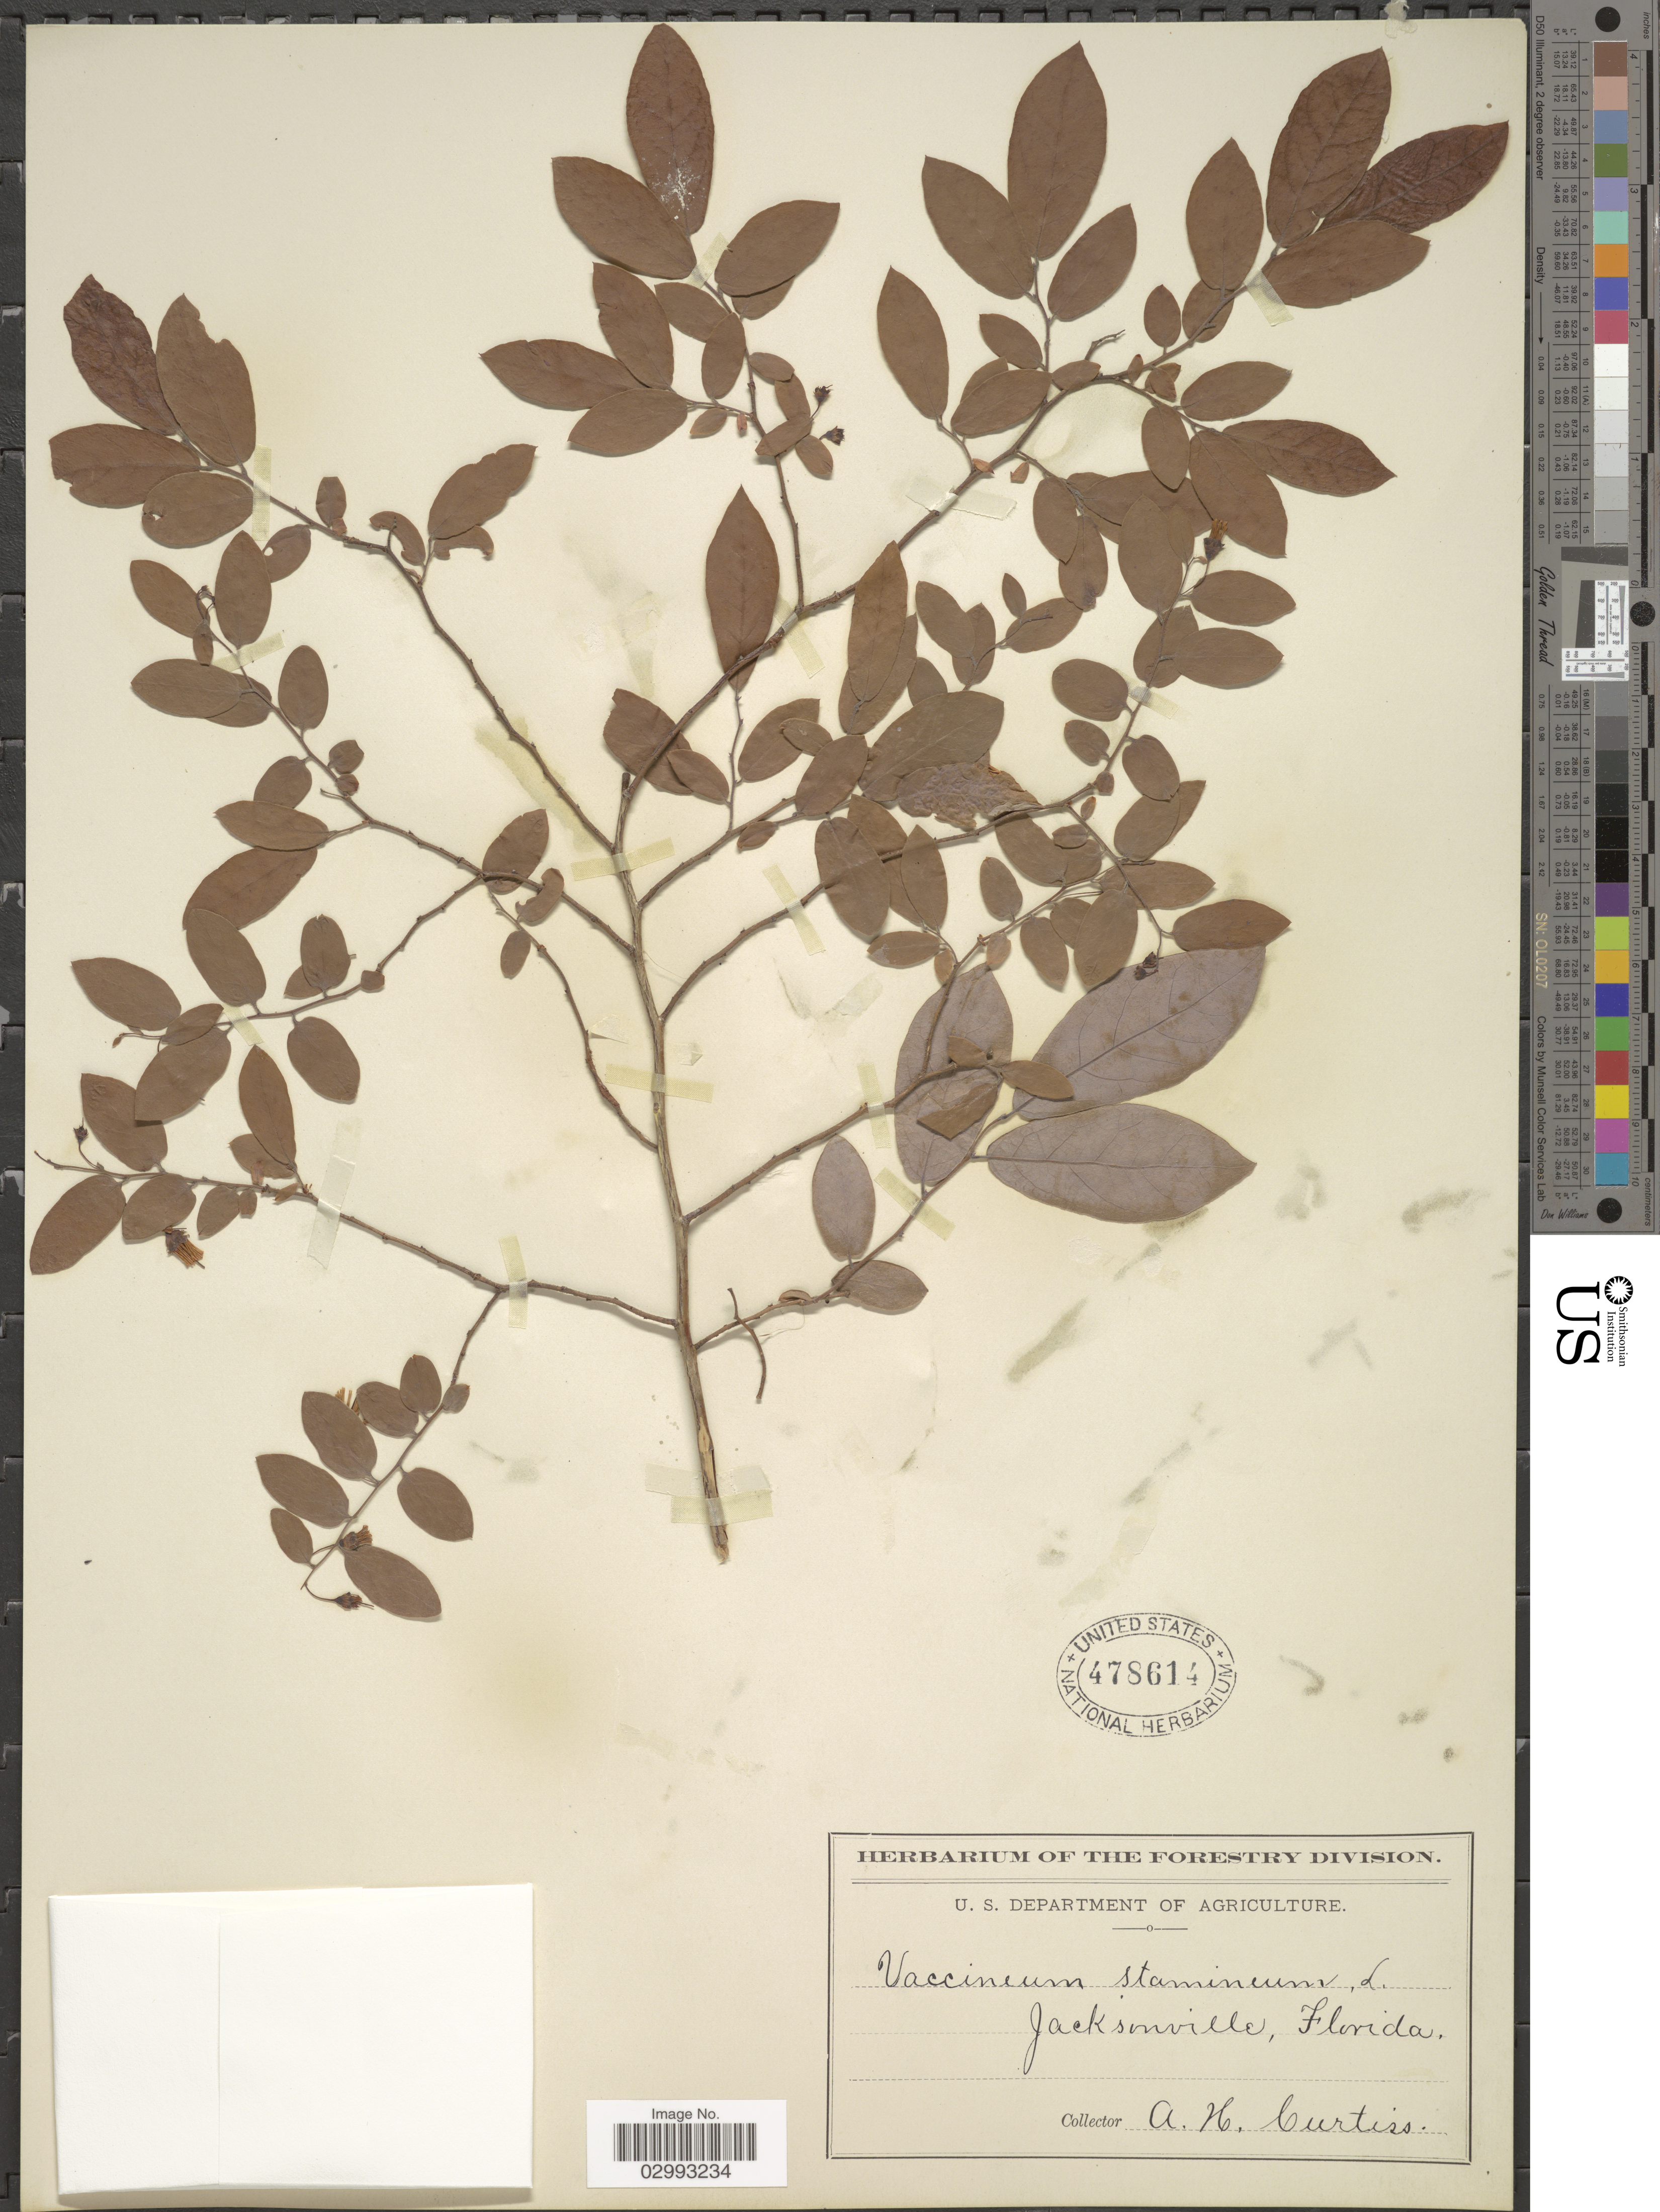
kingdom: Plantae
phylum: Tracheophyta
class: Magnoliopsida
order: Ericales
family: Ericaceae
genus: Polycodium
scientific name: Polycodium revolutum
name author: (Greene) Greene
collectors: A. H. Curtiss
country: United States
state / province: Florida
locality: Jacksonville.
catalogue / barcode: US 478614